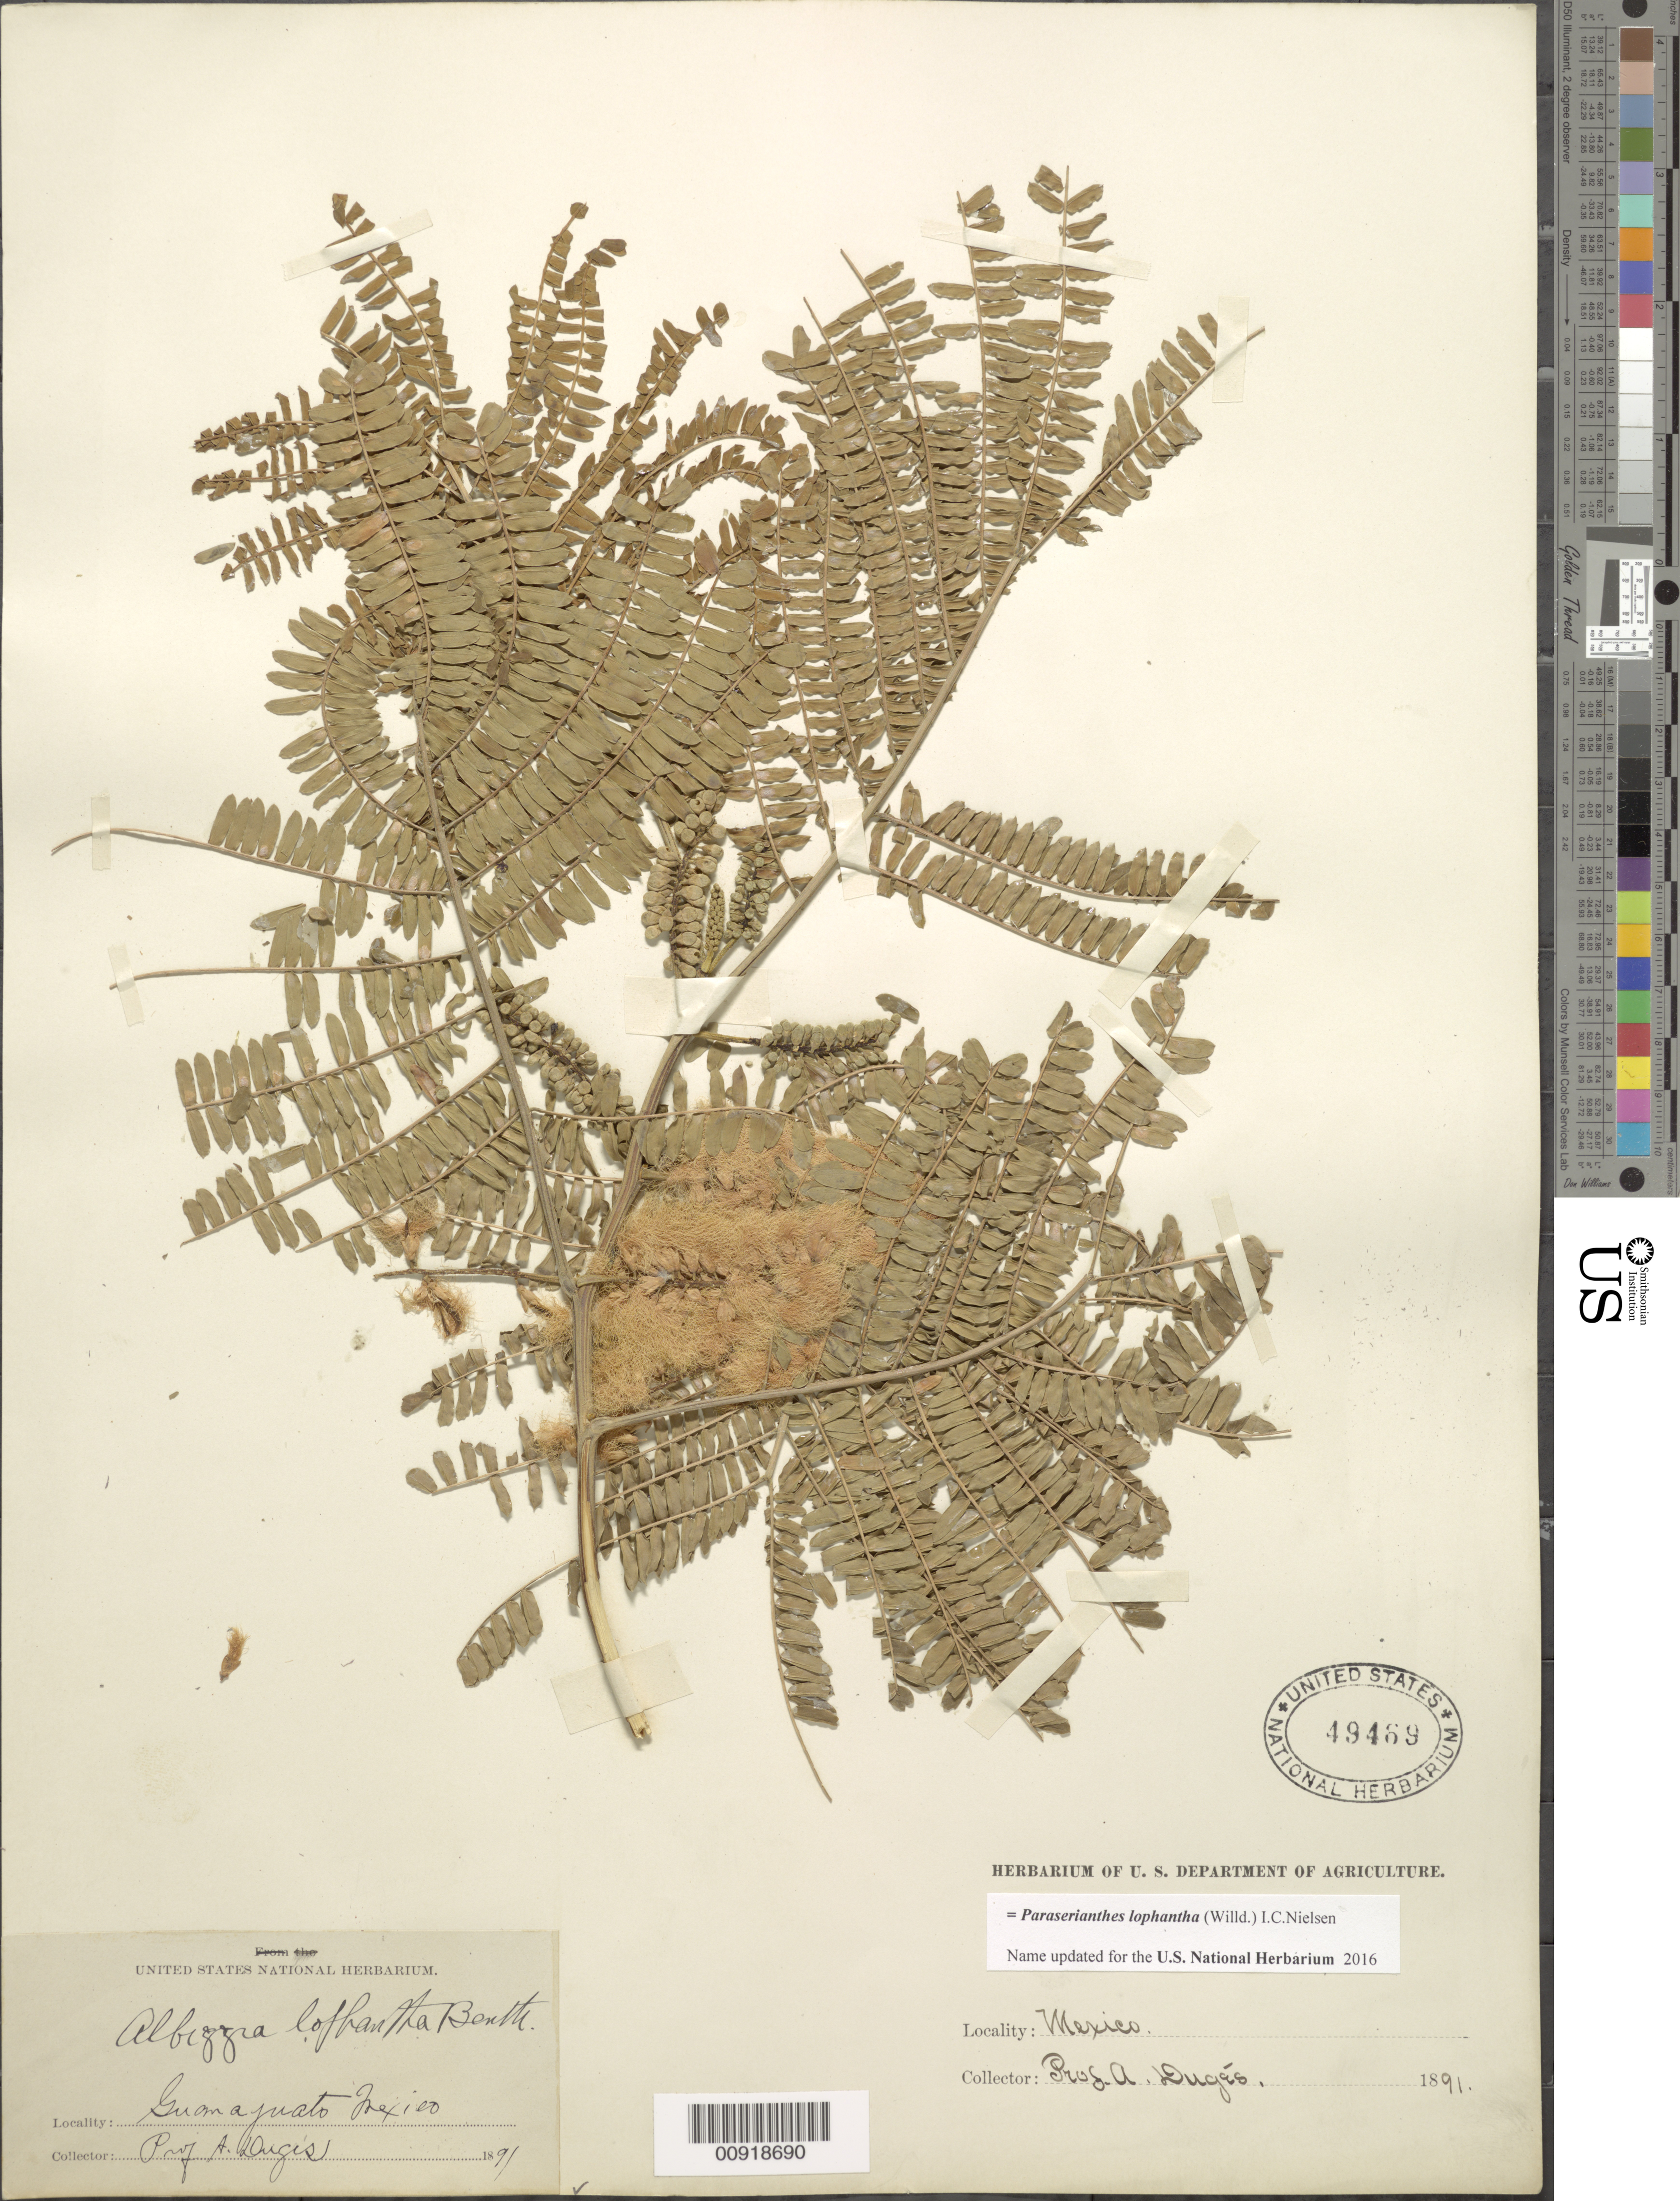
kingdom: Plantae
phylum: Tracheophyta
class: Magnoliopsida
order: Fabales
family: Fabaceae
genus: Paraserianthes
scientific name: Paraserianthes lophantha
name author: (Vent.) I.C. Nielsen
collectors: A. Dugès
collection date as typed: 1891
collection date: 1891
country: Mexico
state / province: Guanajuato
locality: Guanajuato.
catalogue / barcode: US 49469